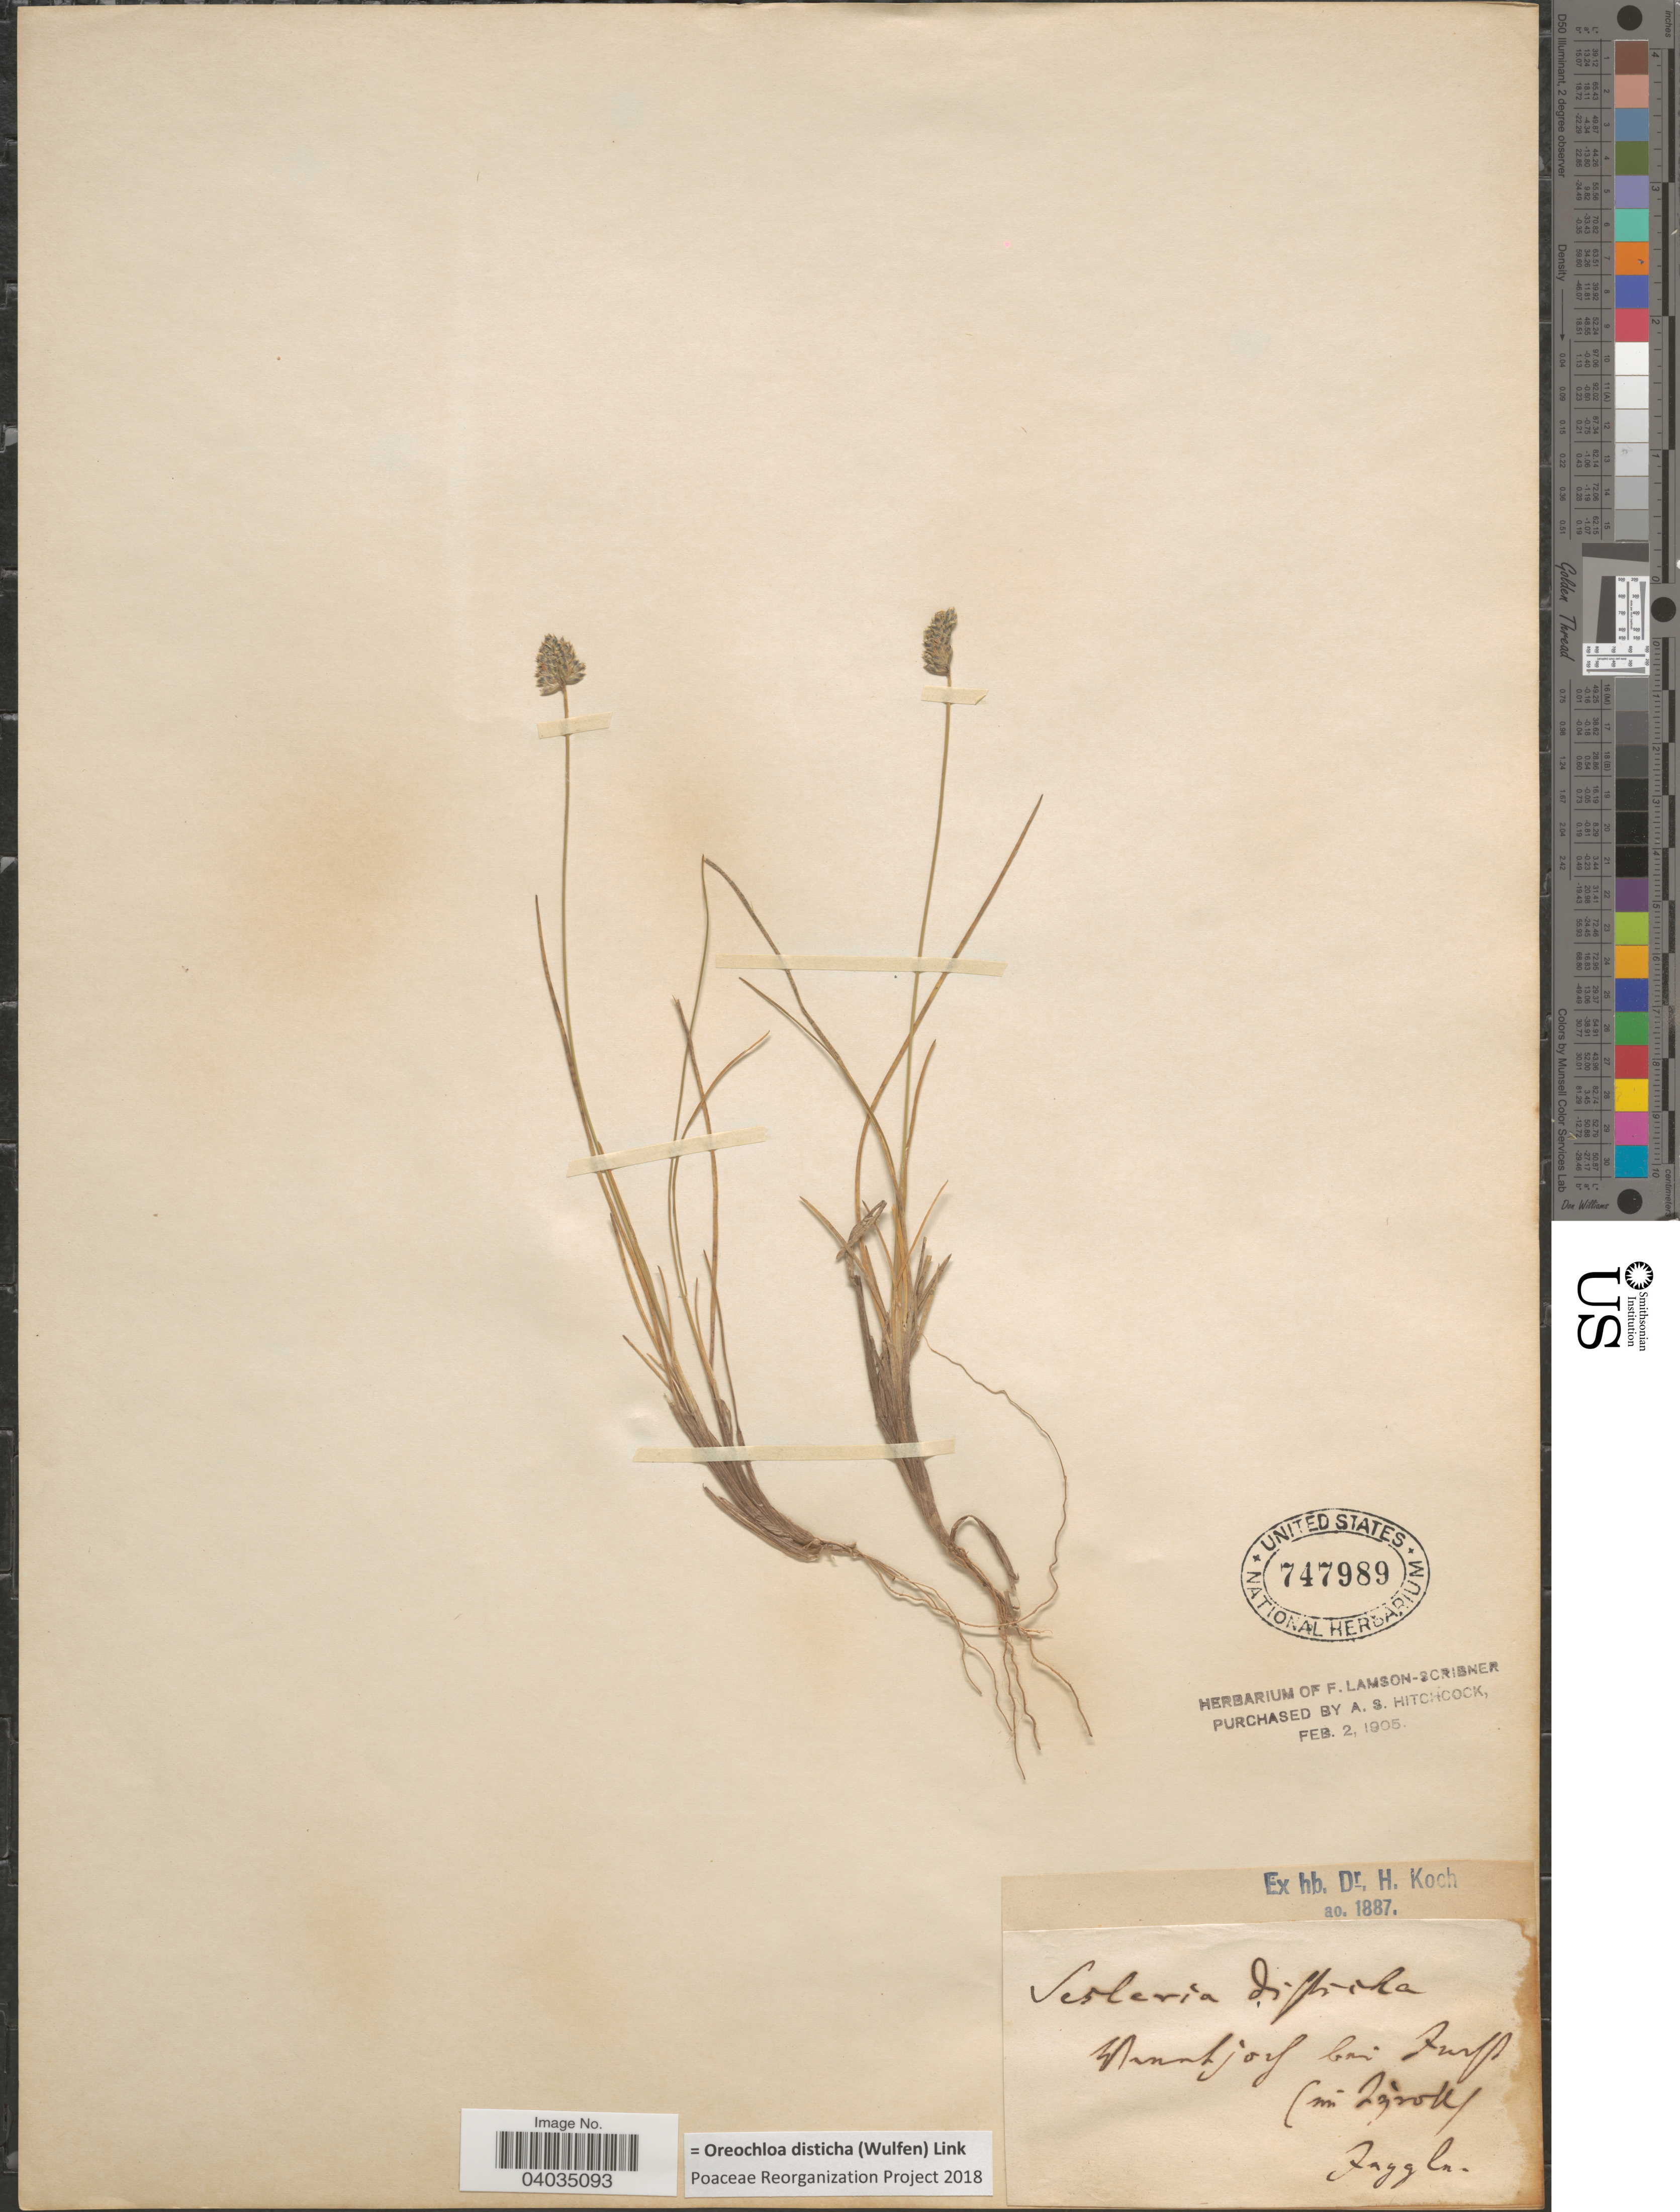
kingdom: Plantae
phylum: Tracheophyta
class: Liliopsida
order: Poales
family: Poaceae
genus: Oreochloa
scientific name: Oreochloa disticha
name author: (Wulfen) Link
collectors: Faggle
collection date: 1887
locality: [illegible text] (im Izrok).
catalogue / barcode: US 747989